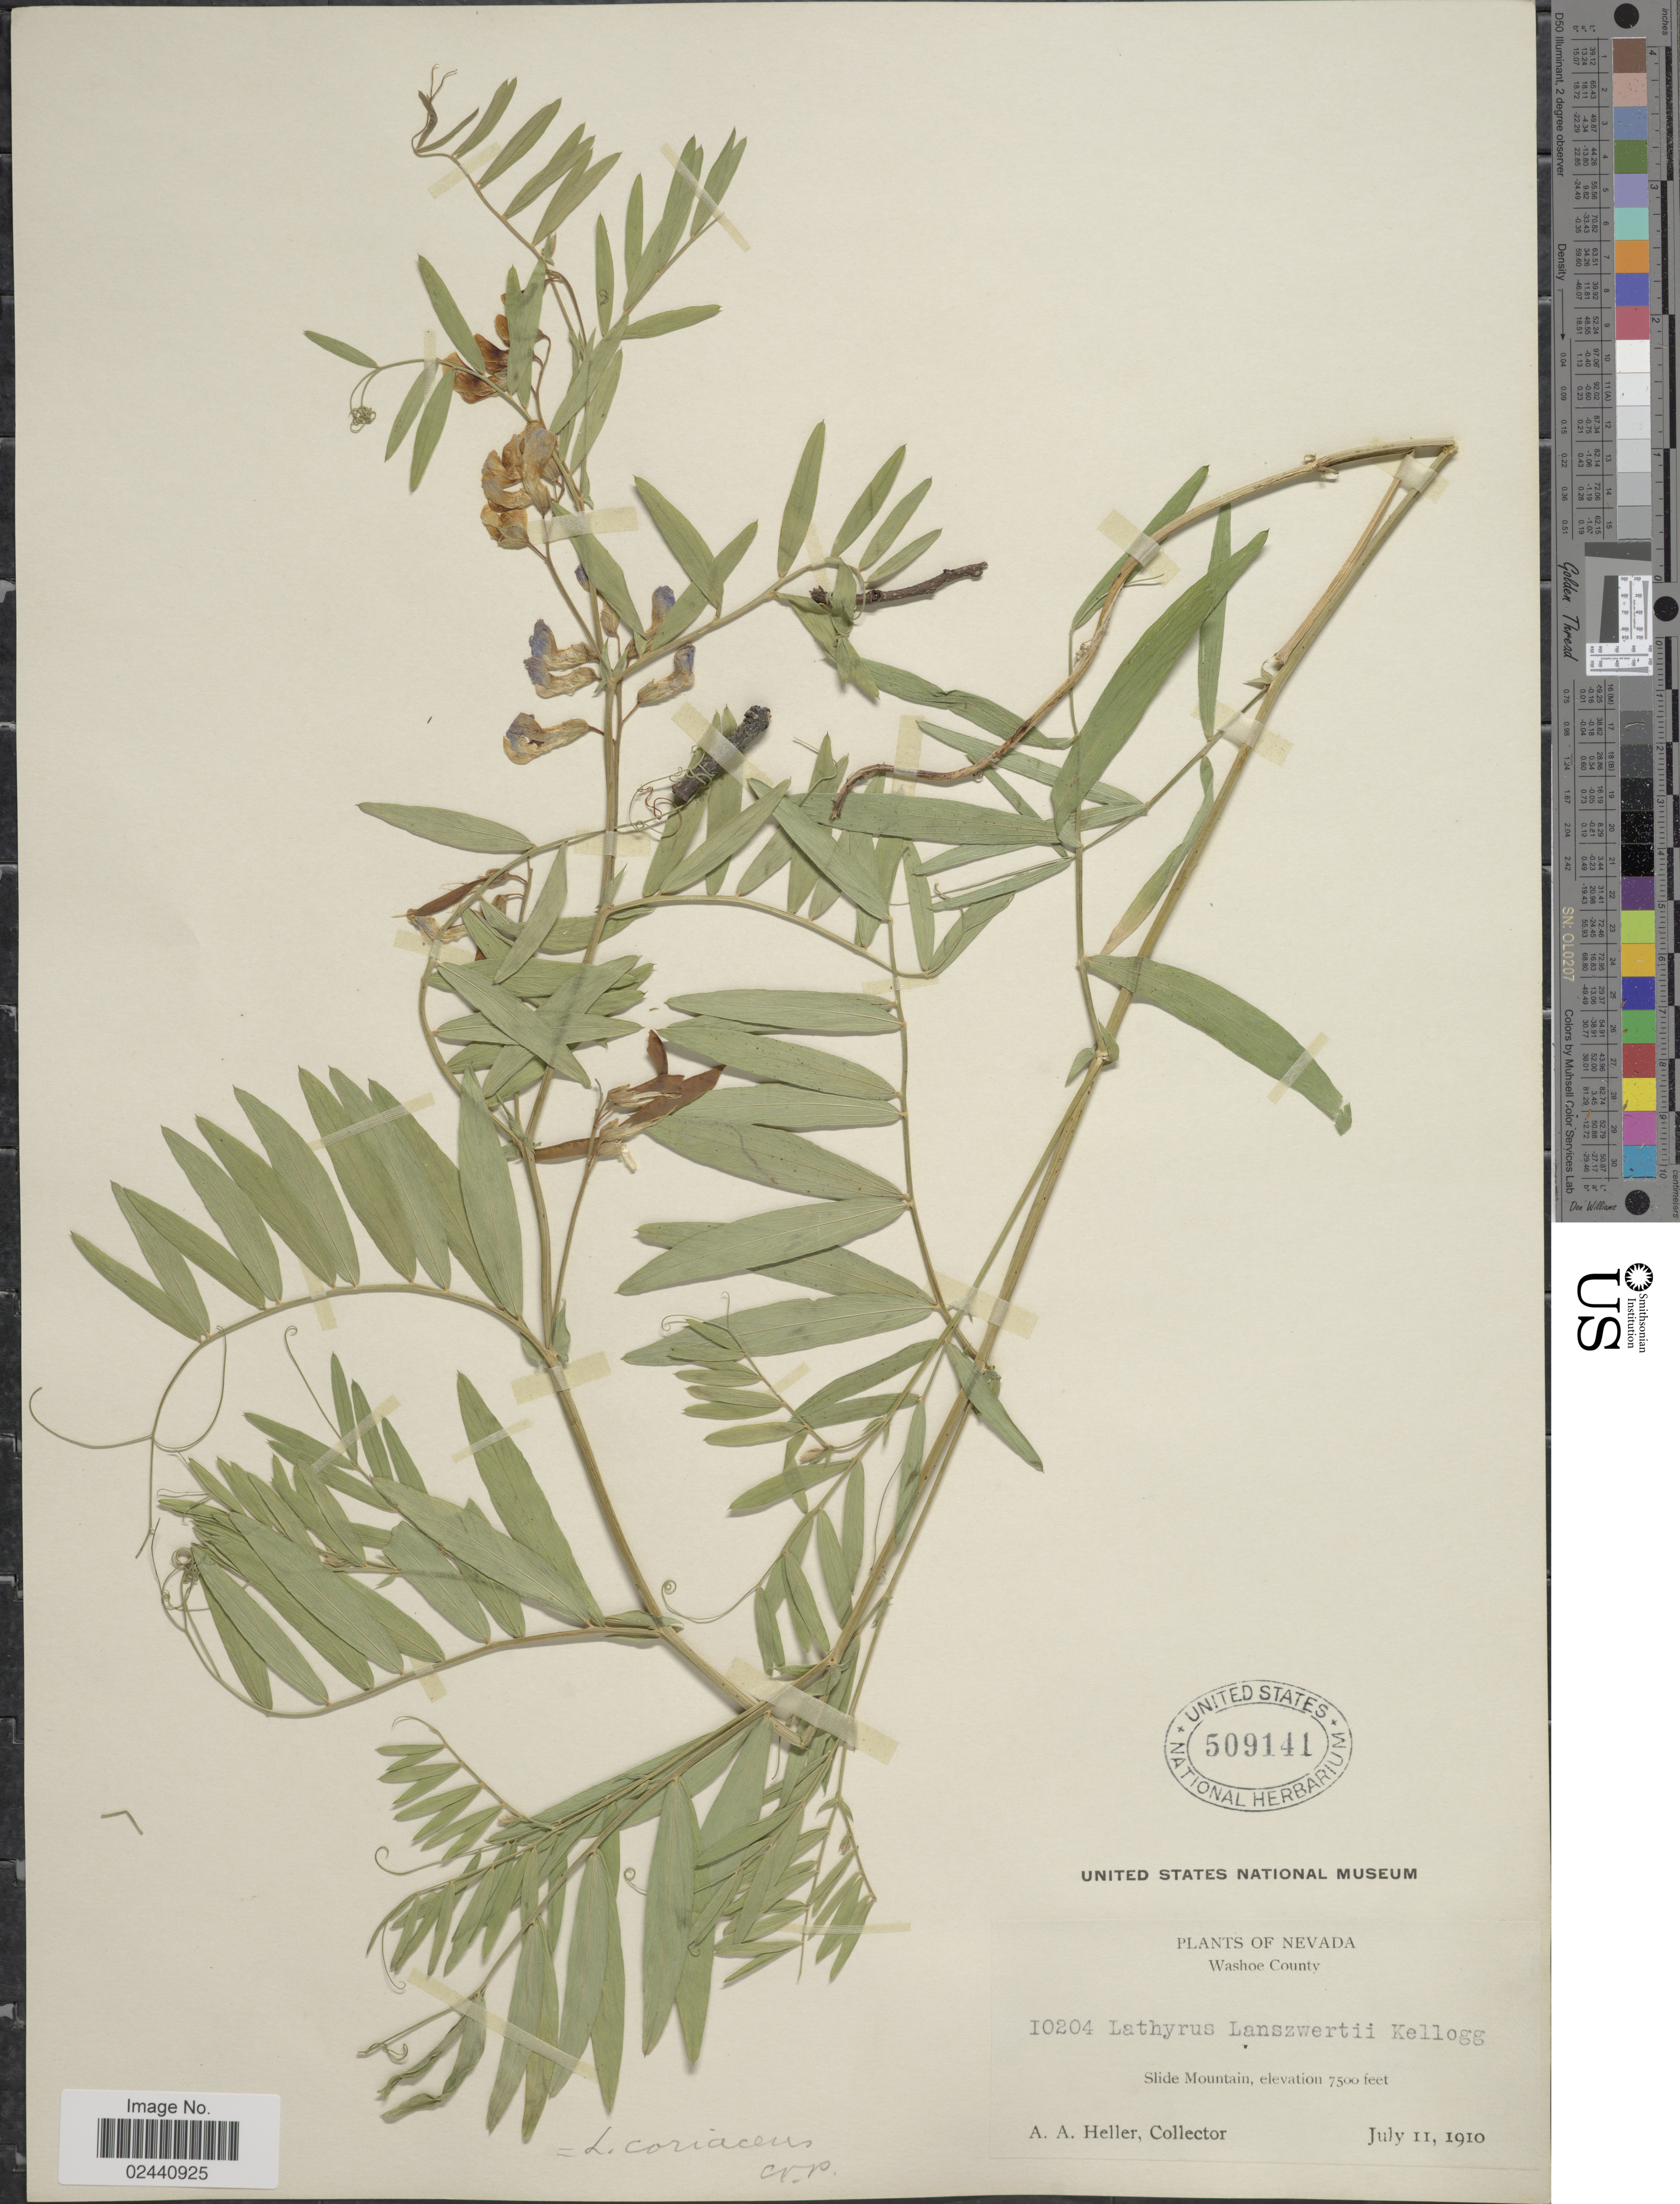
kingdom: Plantae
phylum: Tracheophyta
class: Magnoliopsida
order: Fabales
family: Fabaceae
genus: Lathyrus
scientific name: Lathyrus lanszwertii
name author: Kellogg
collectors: A. A. Heller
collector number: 10204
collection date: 1910-07-11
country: United States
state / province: Nevada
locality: Washoe County, Slide Mountain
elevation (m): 2286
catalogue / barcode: US 509141